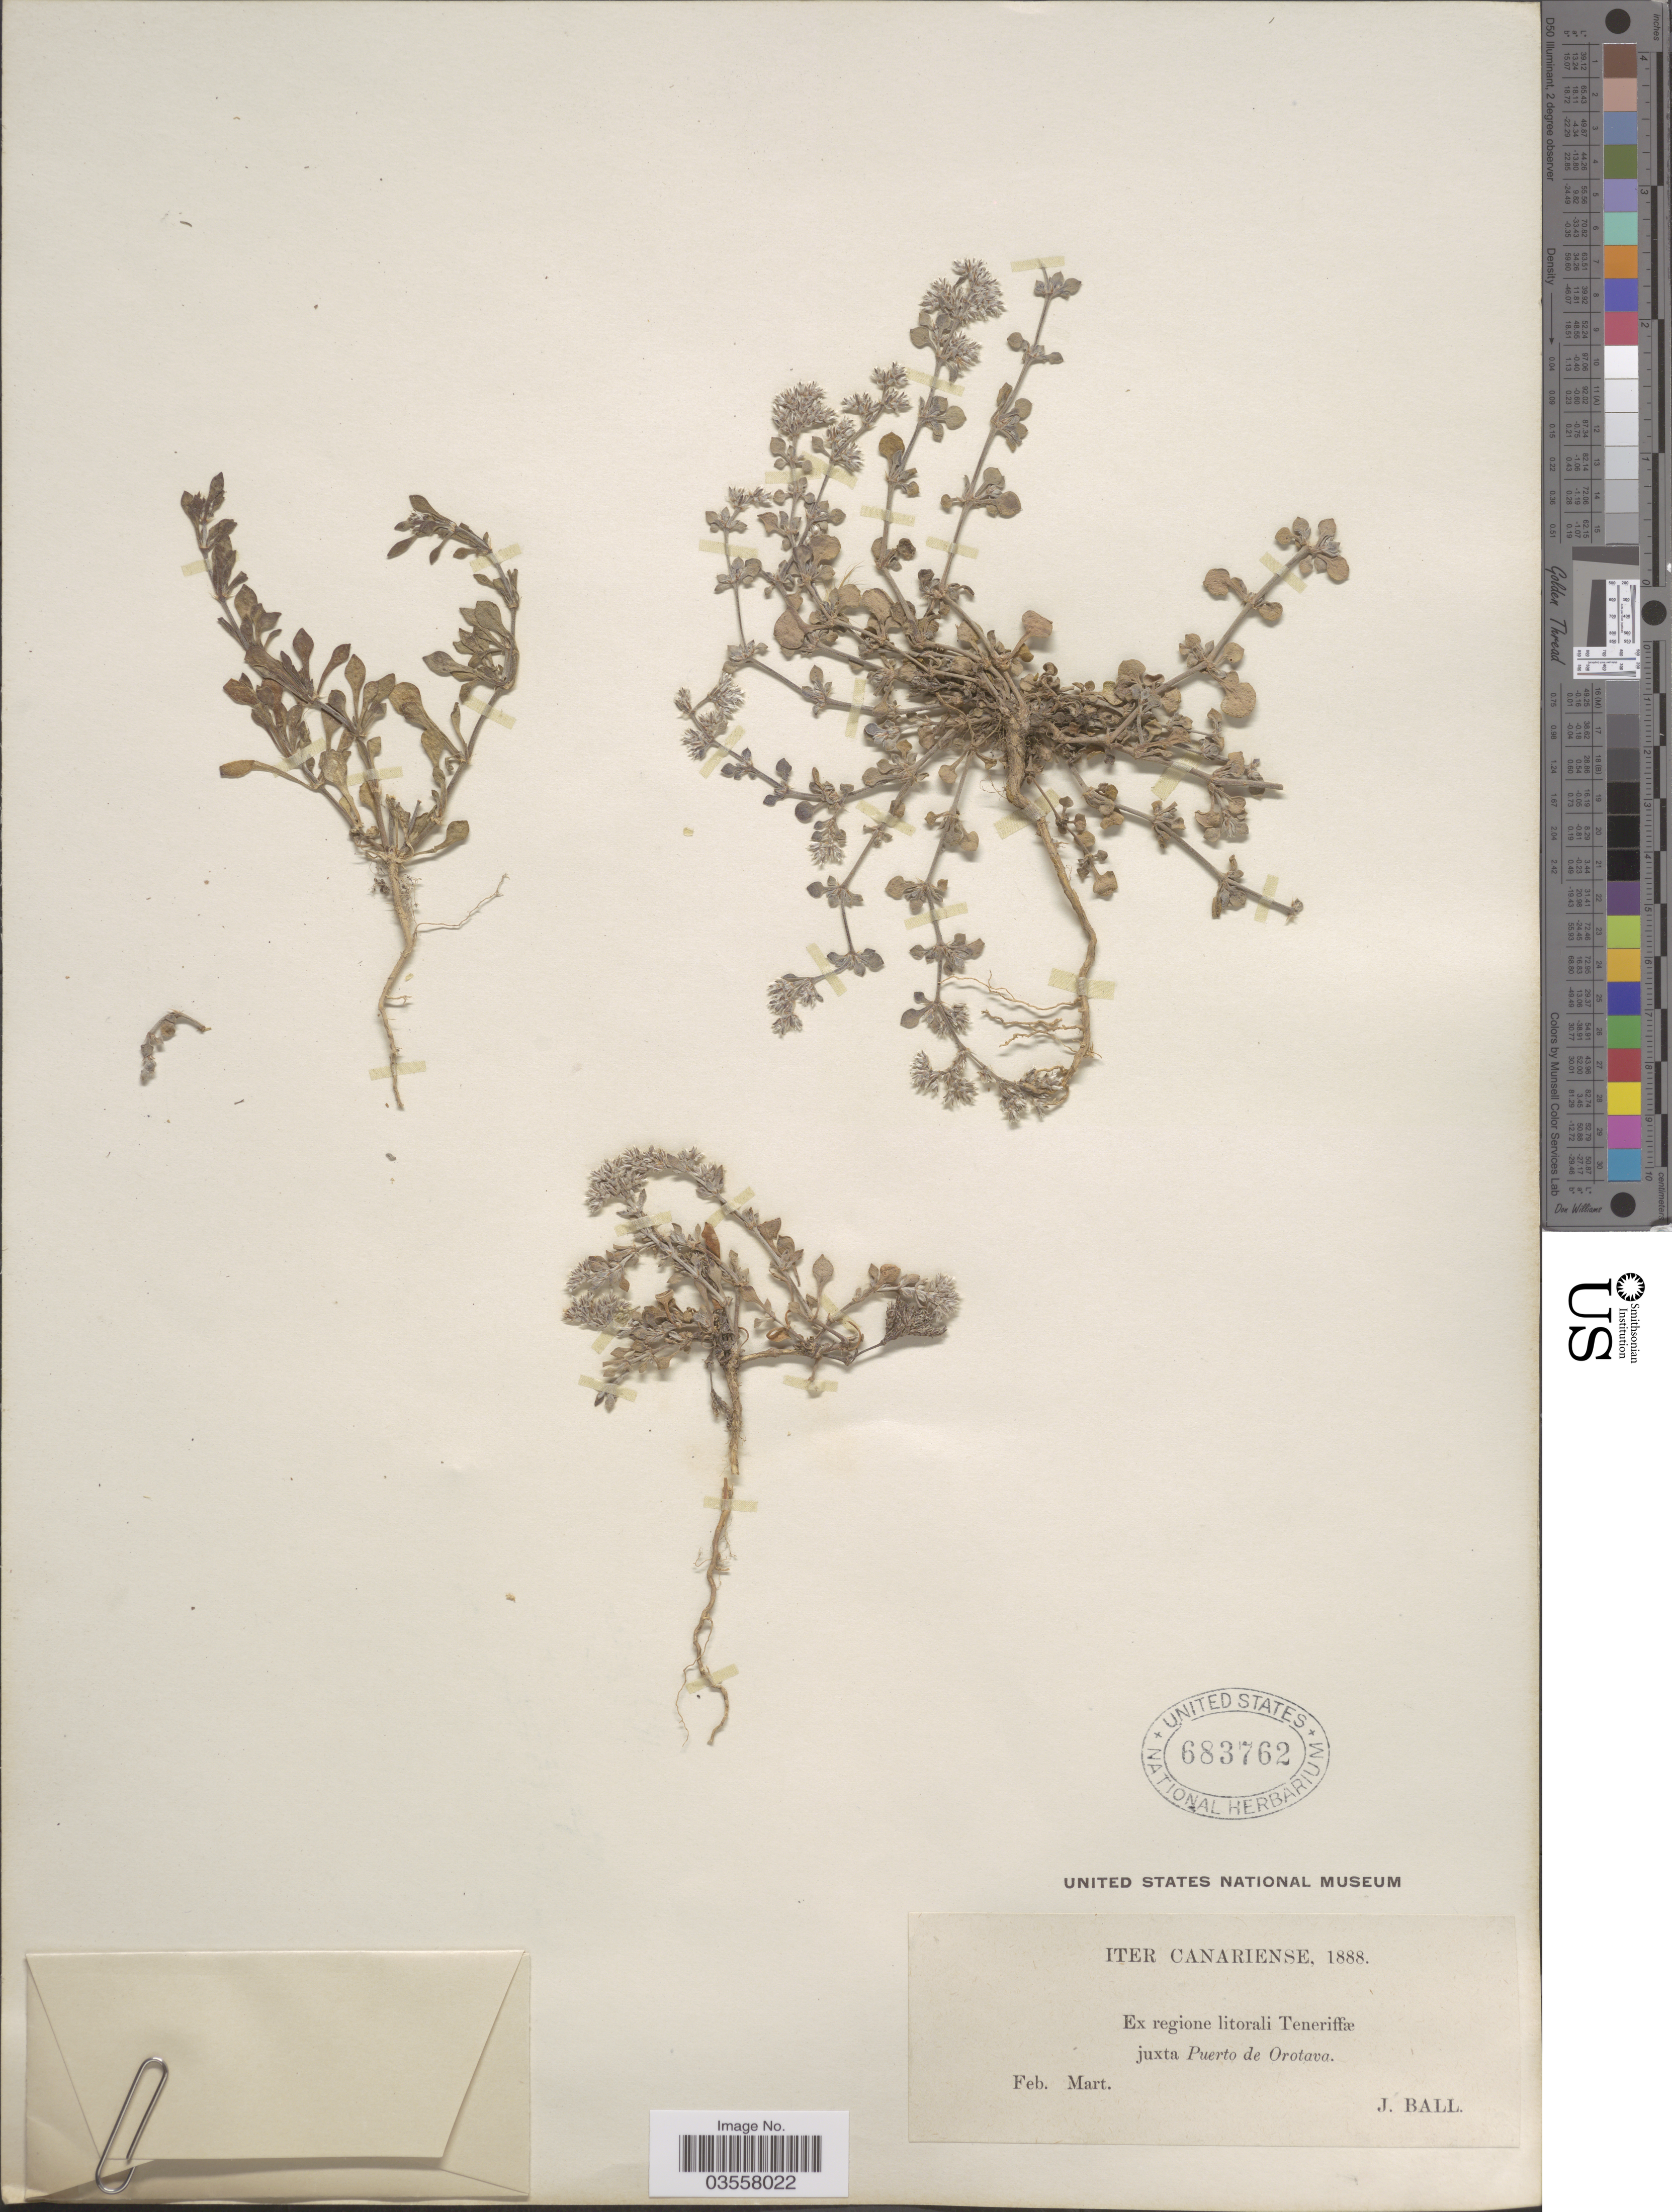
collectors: J. Ball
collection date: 1888-02/1888-03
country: Spain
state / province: Canarias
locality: Iter Canariense. Ex regione litorali Teneriffæ juxta Puerto de Orotava.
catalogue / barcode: US 683762